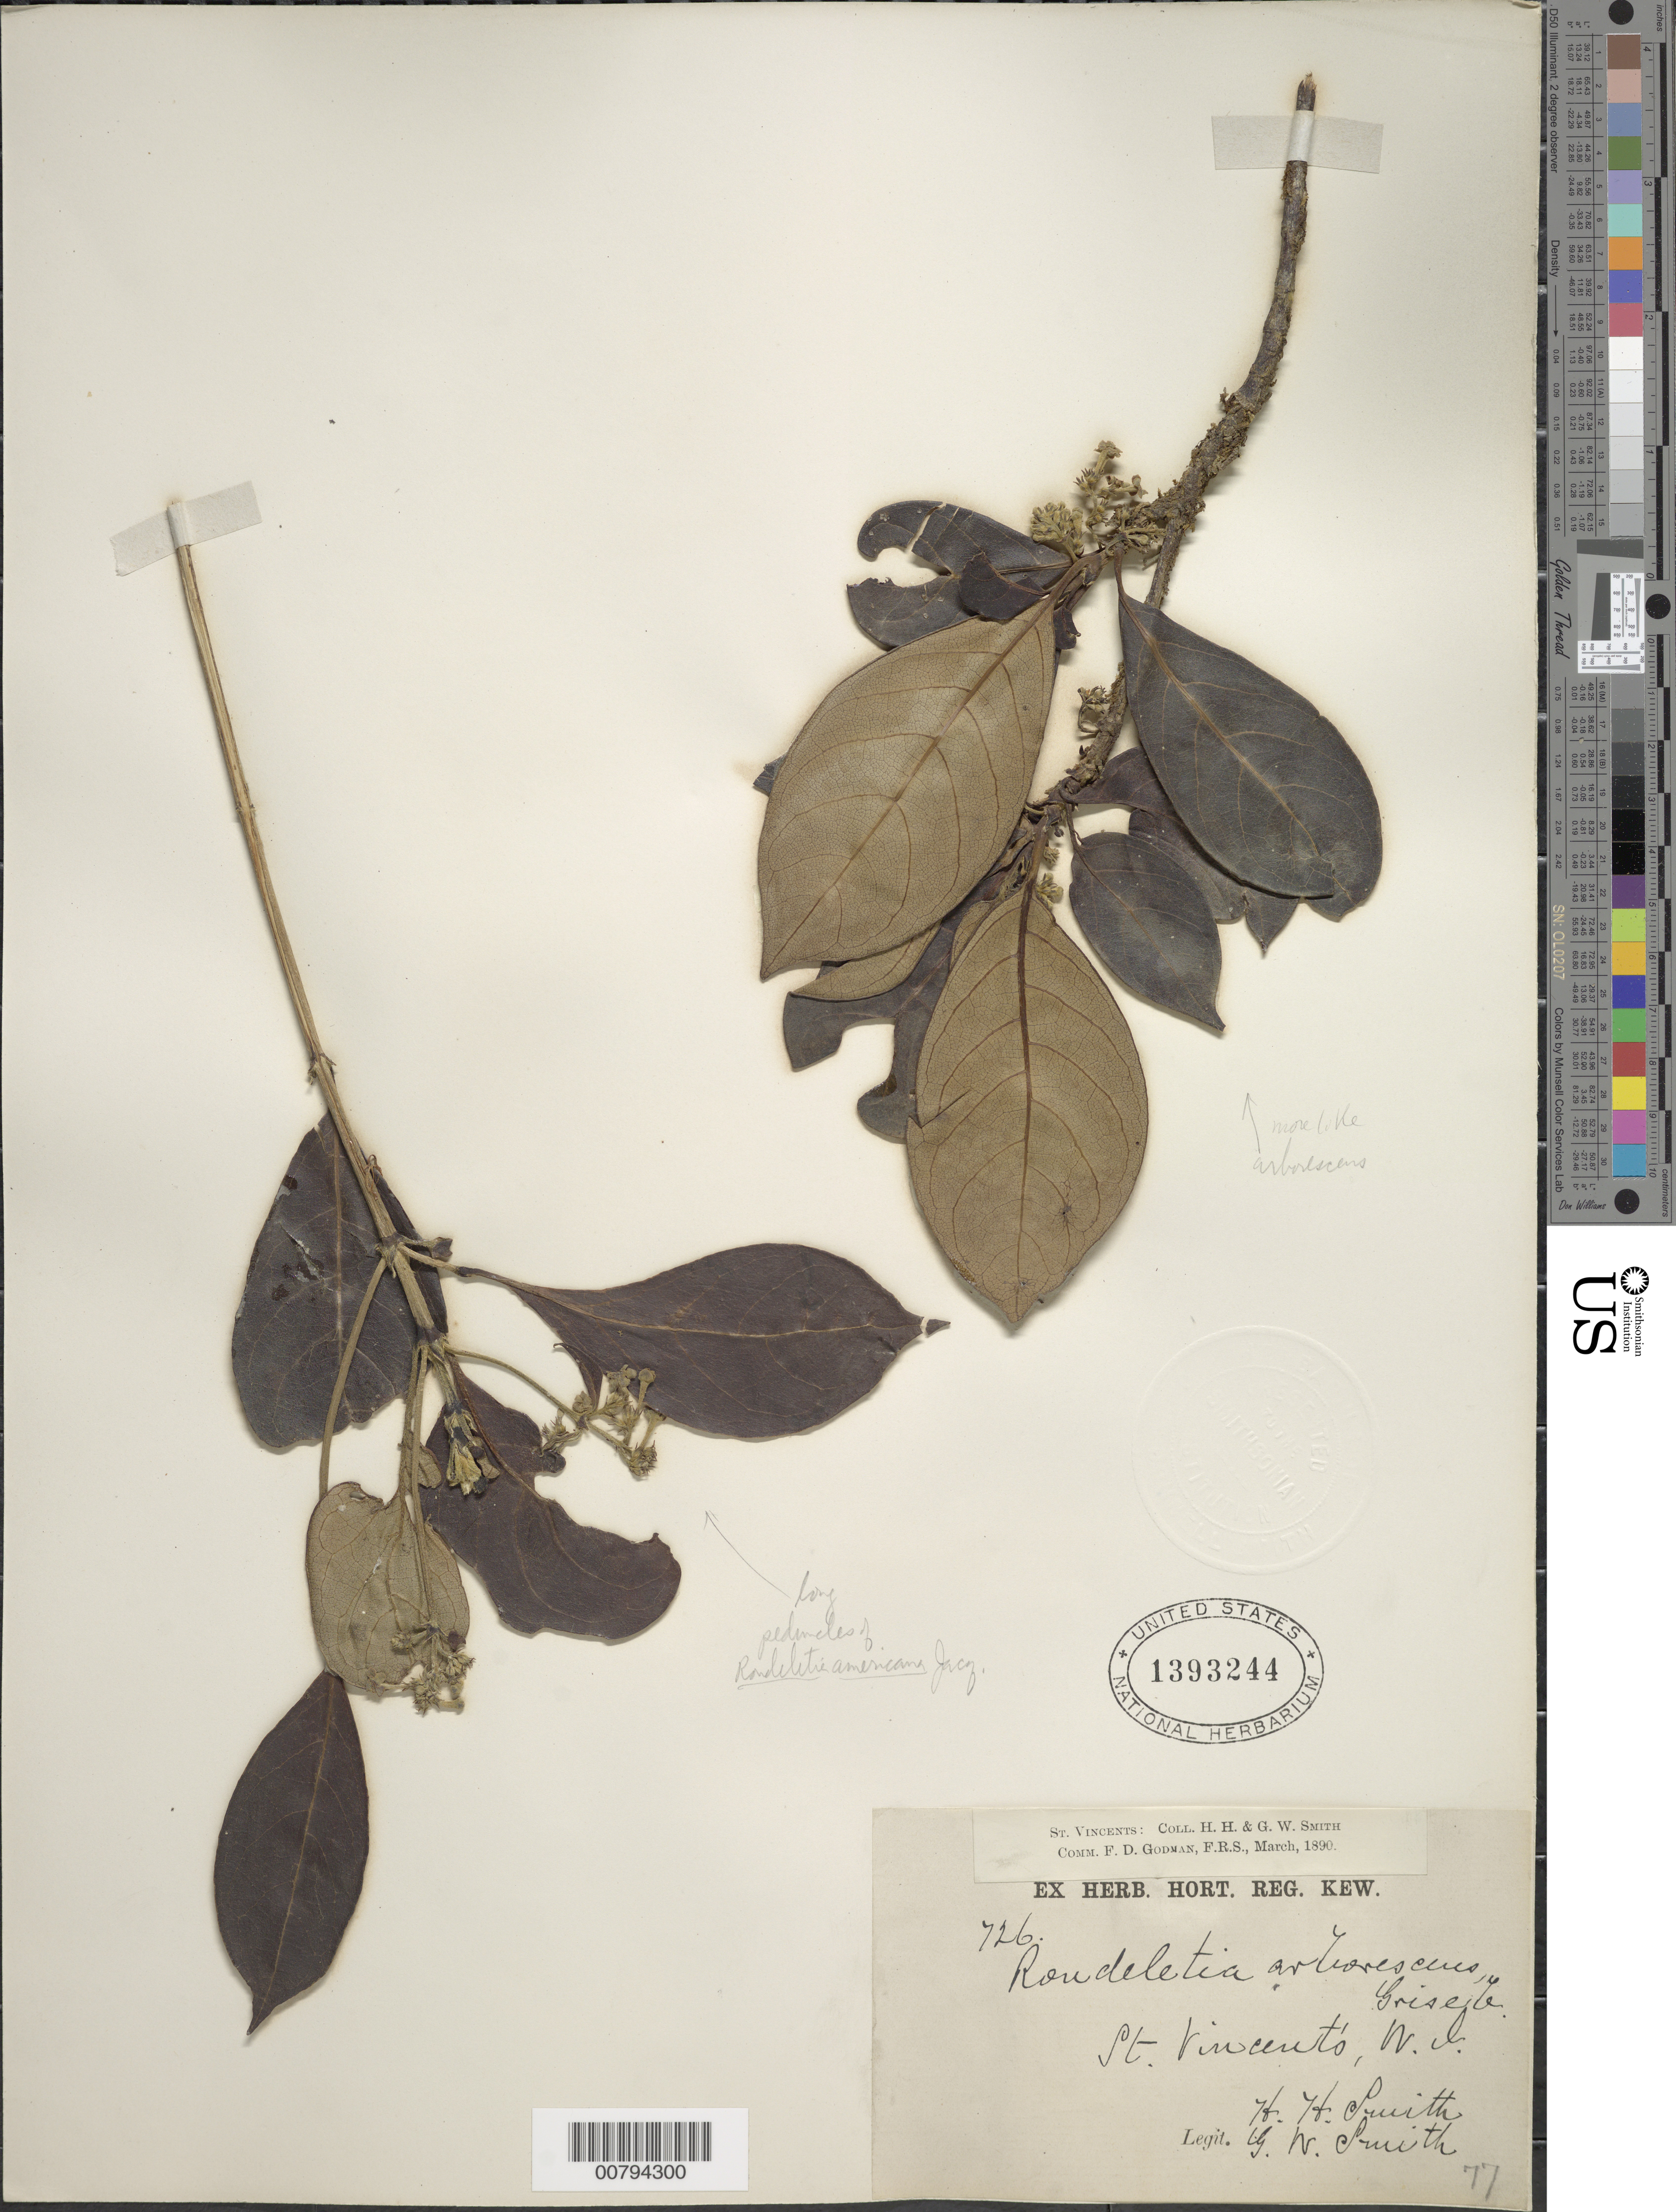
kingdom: Plantae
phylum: Tracheophyta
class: Magnoliopsida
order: Gentianales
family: Rubiaceae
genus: Rondeletia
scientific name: Rondeletia parviflora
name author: Poir.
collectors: Huron H. Smith & G. Smith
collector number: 726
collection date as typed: Mar 1890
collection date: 1890-03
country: St. Vincent - Grenadines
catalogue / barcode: US 1393244